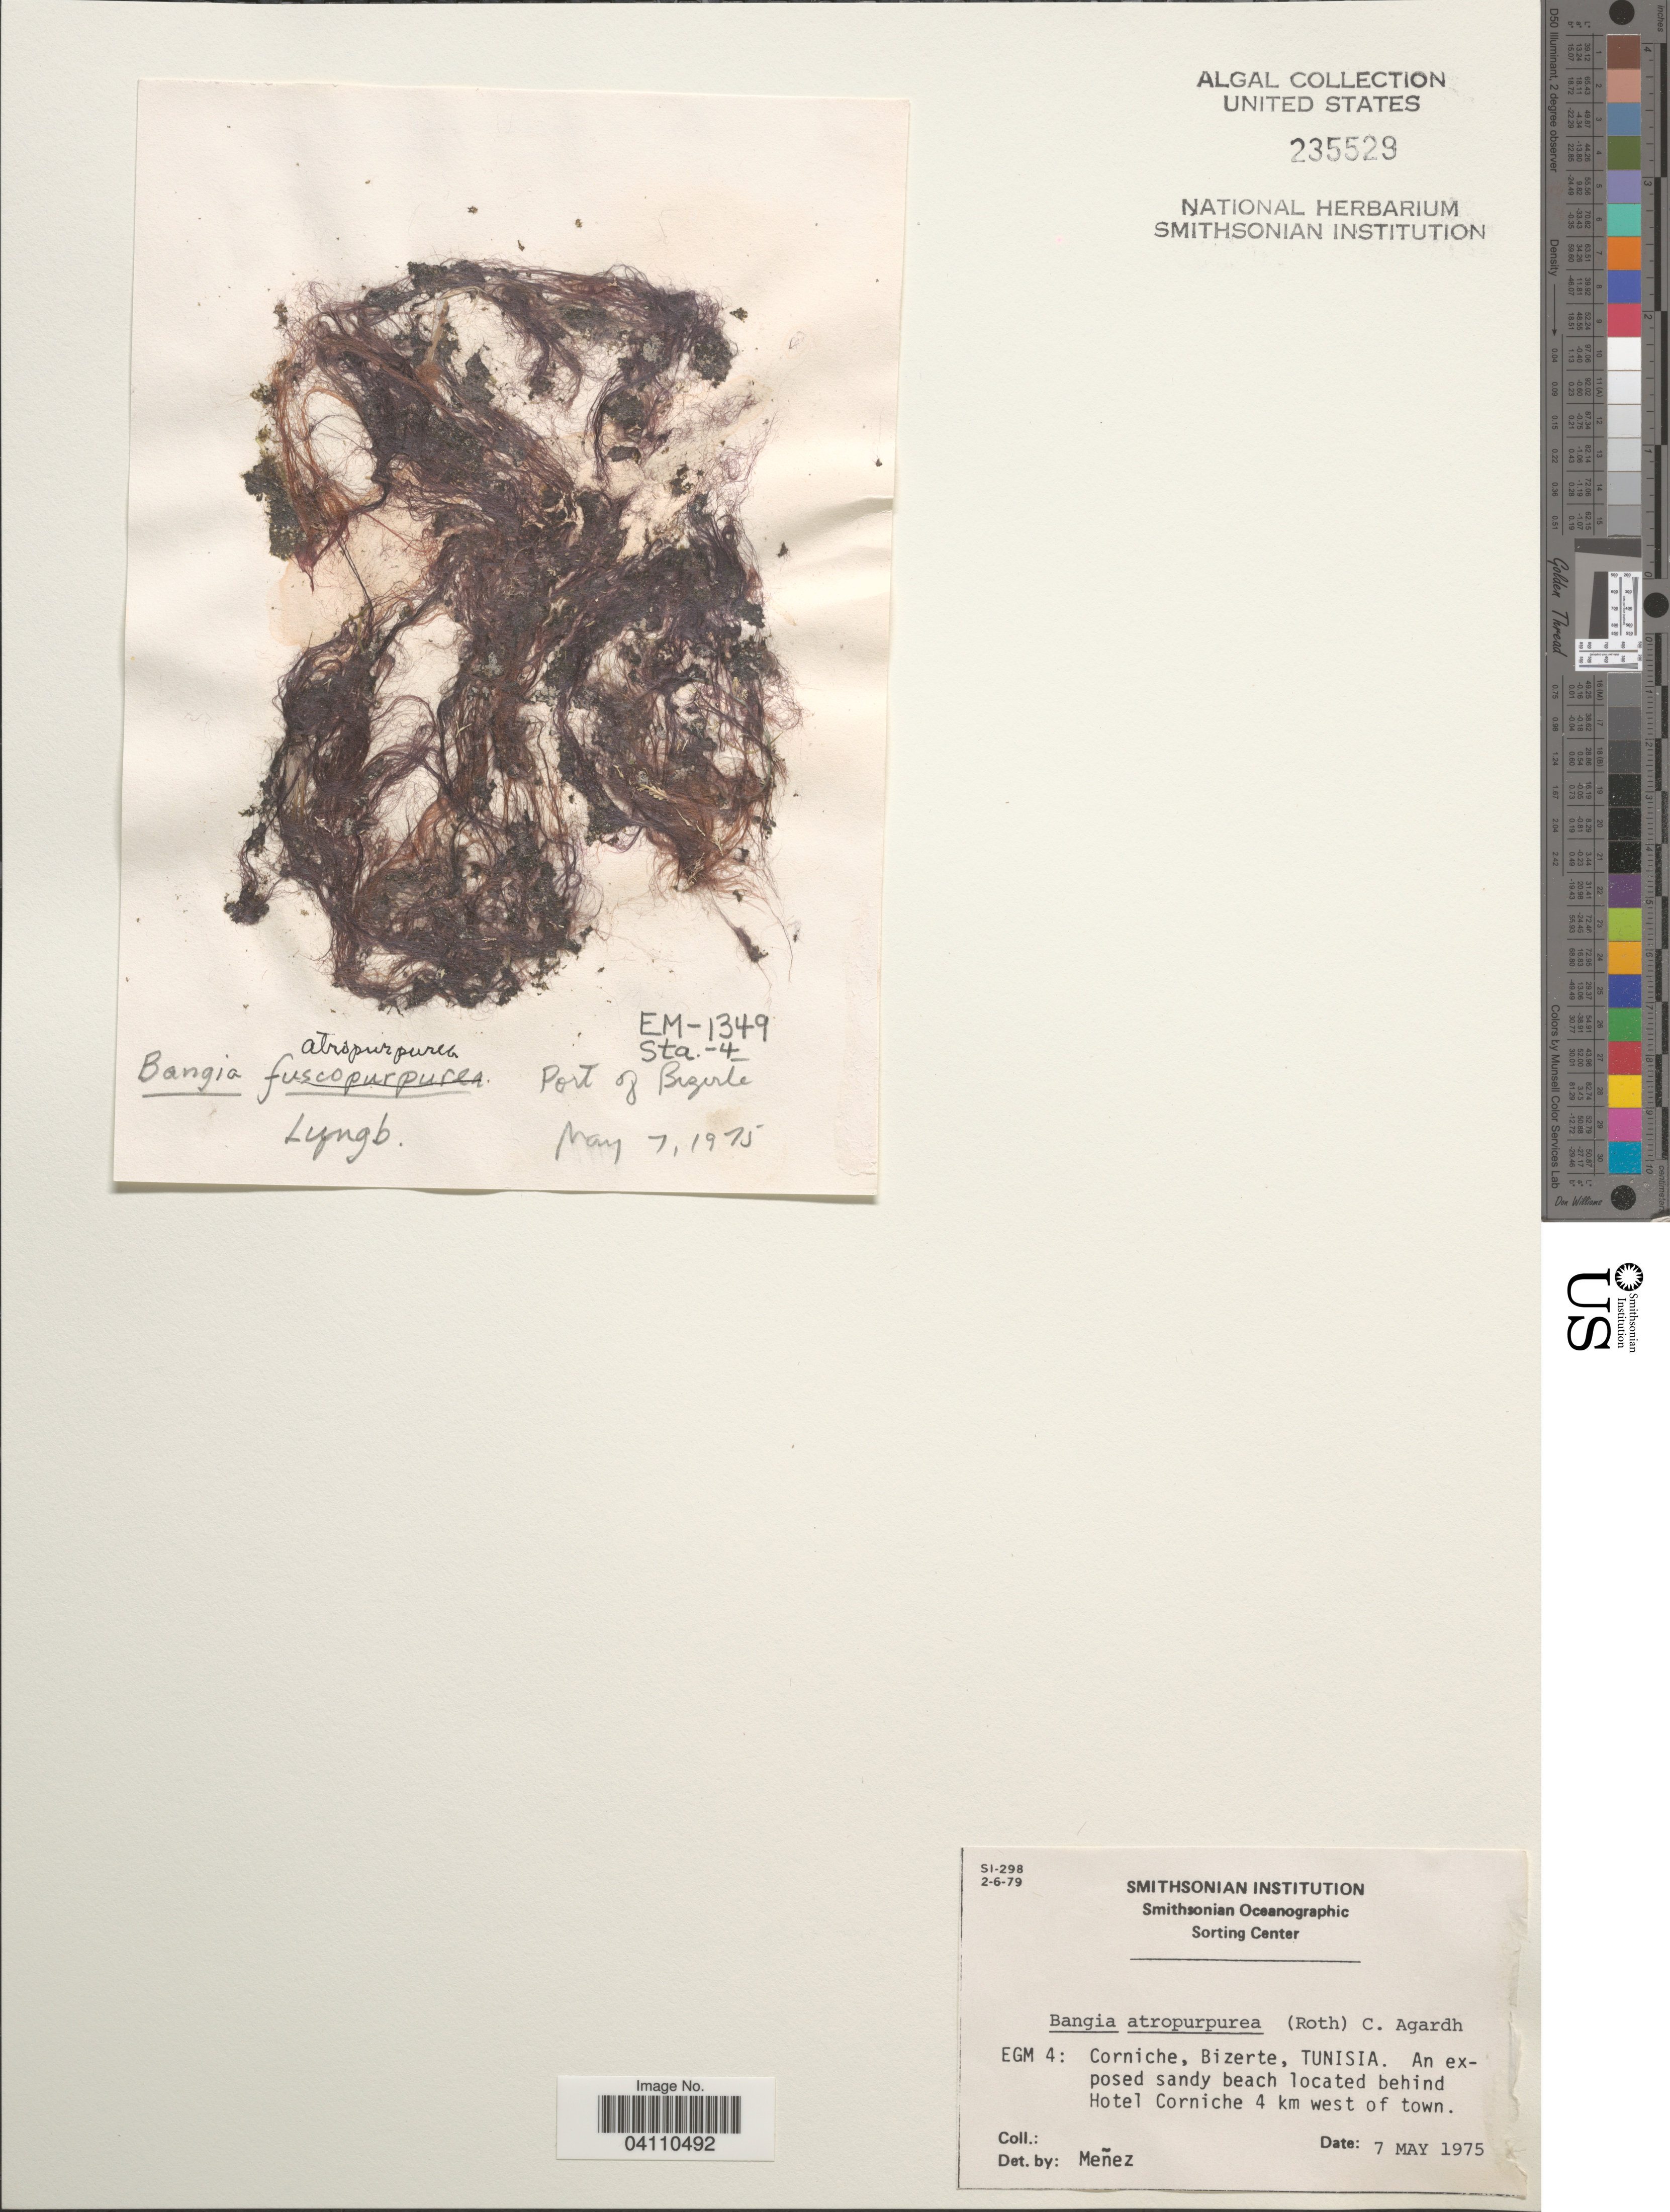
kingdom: Plantae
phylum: Rhodophyta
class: Bangiophyceae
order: Bangiales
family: Bangiaceae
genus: Bangia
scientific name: Bangia atropurpurea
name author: (Mertens ex Roth) C. Agardh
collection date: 1975-05-07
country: Tunisia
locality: EGM 4: Corniche, Bizerte, Tunisia. An exposed sandy beach located behind Hotel Corniche 4 km west of town.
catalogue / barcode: US 235529